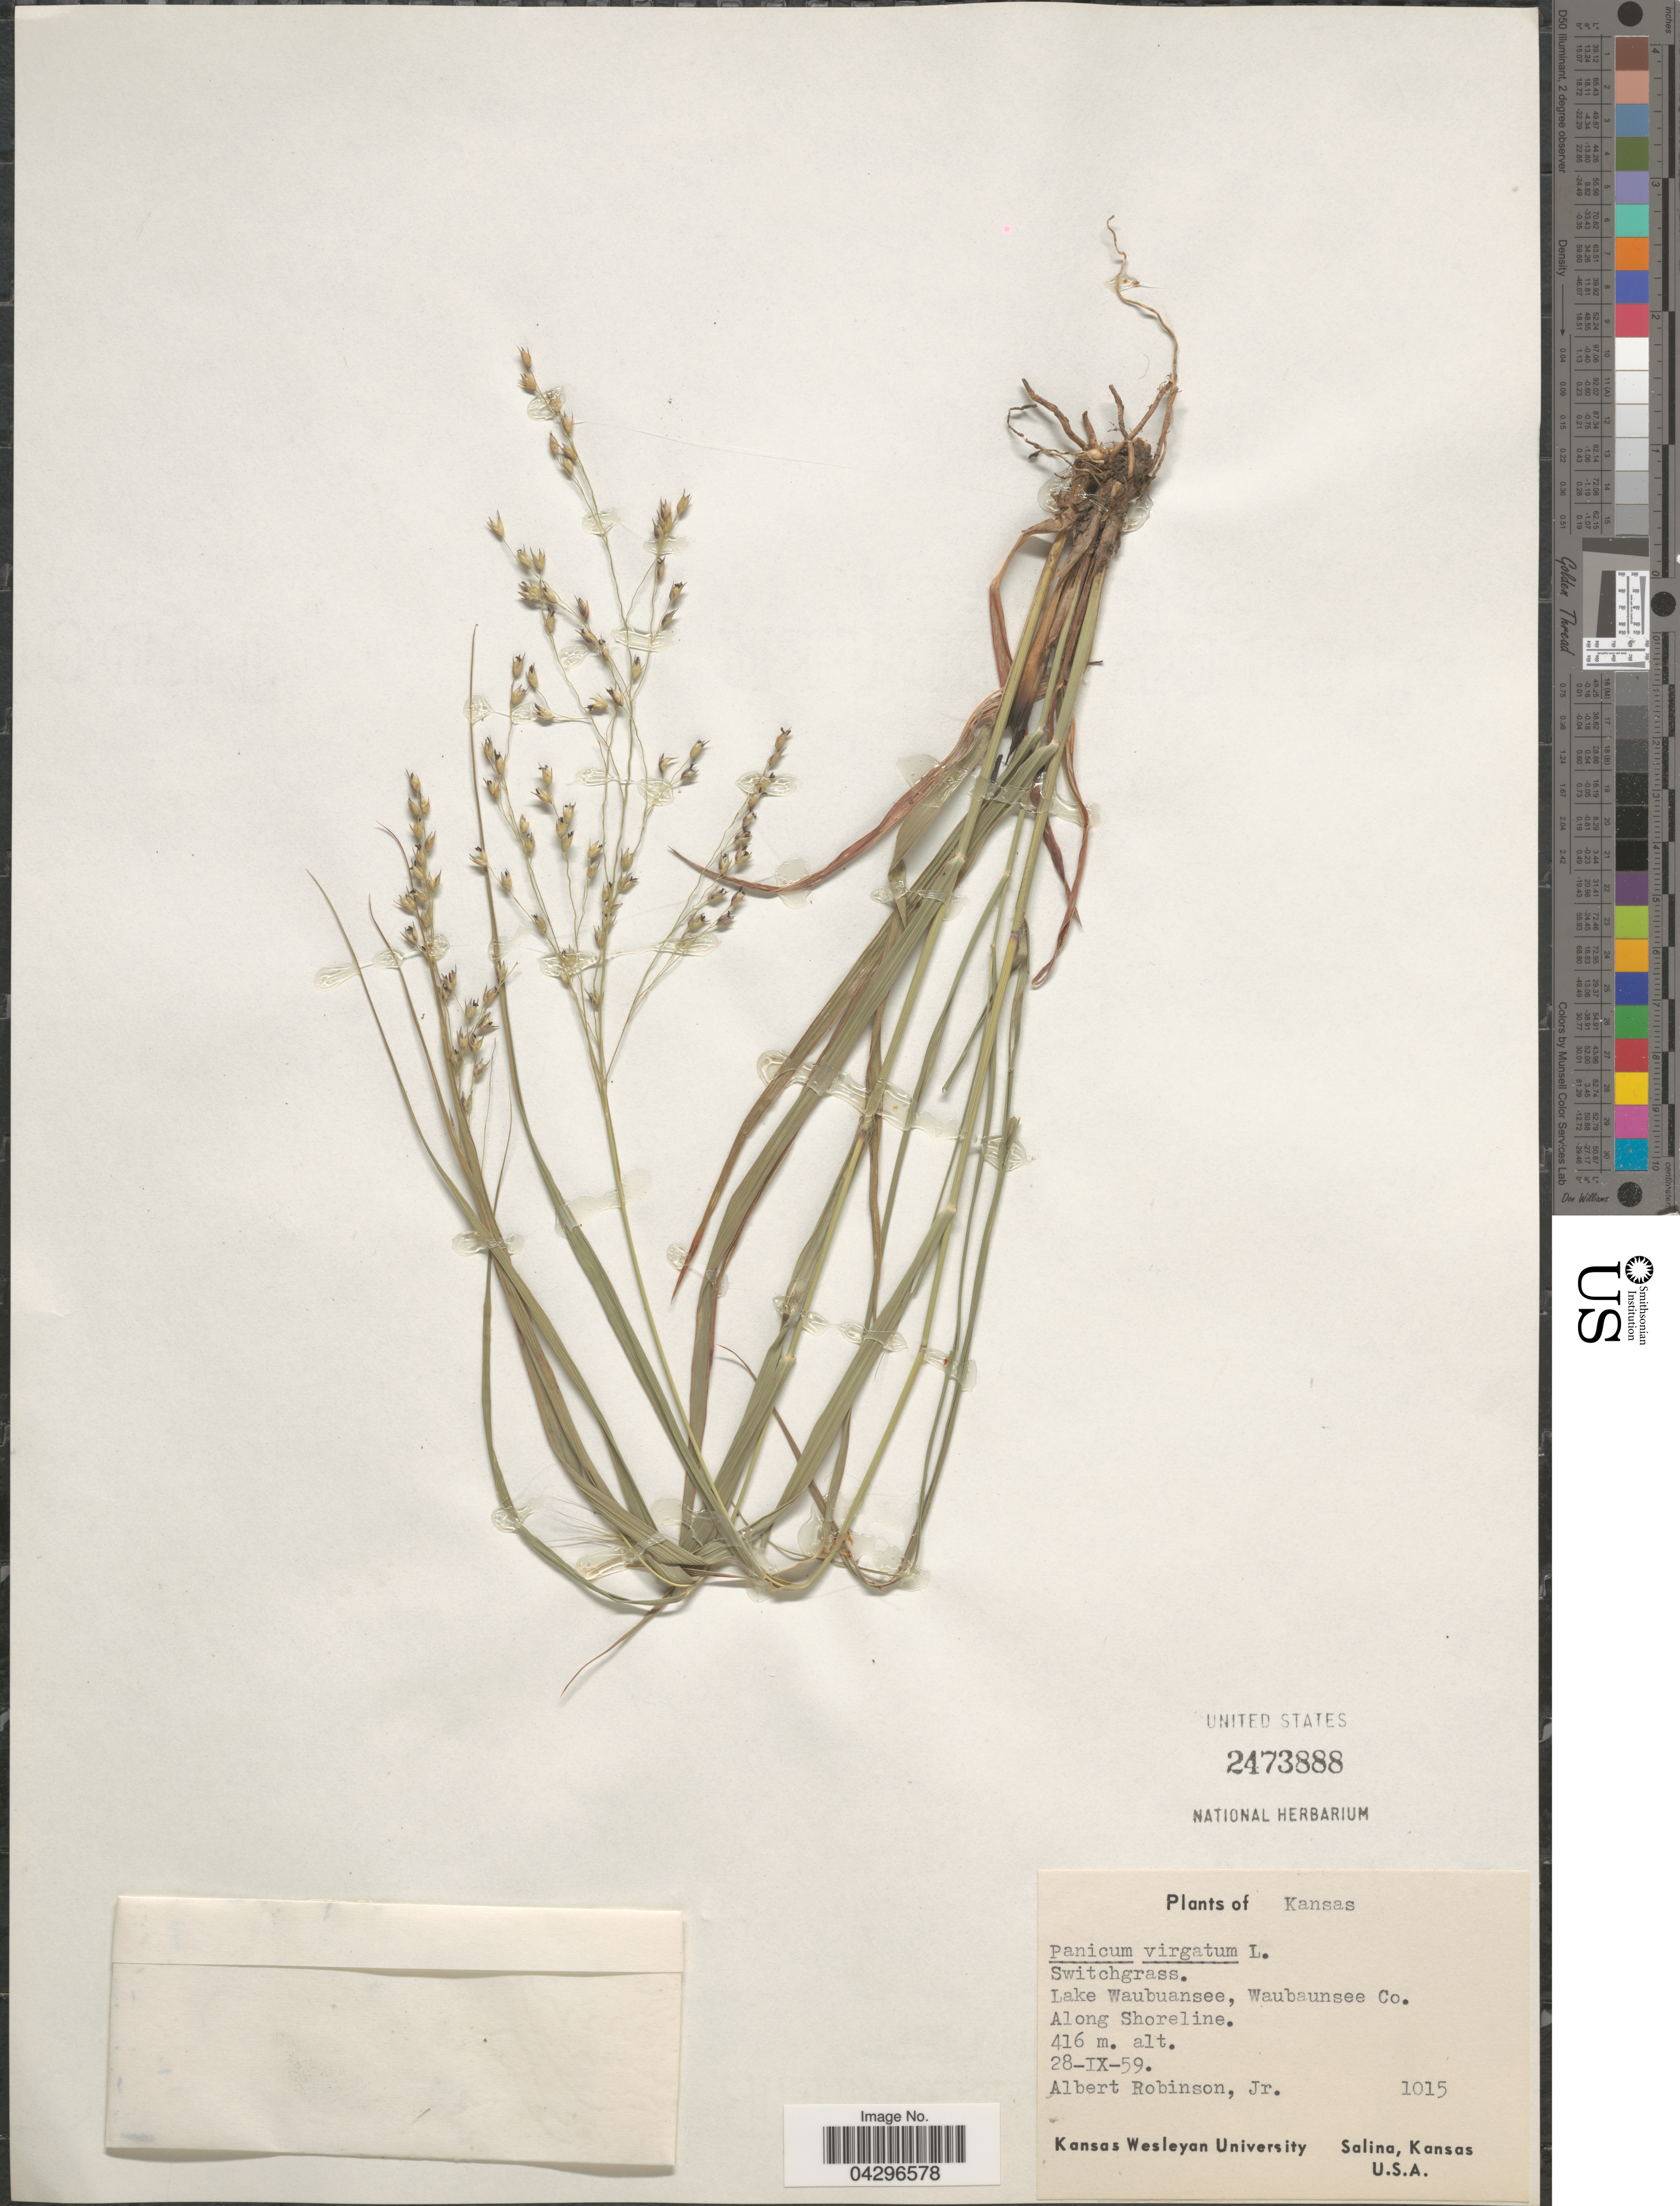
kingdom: Plantae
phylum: Tracheophyta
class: Liliopsida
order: Poales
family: Poaceae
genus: Panicum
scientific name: Panicum virgatum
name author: L.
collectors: A. Robinson Jr.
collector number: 1015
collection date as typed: Transcribed d/m/y: 18/9/59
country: United States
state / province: Kansas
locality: Lake Waubuansee, Waubuansee Co. Along Shoreline. Salina.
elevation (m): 416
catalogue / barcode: US 2473888